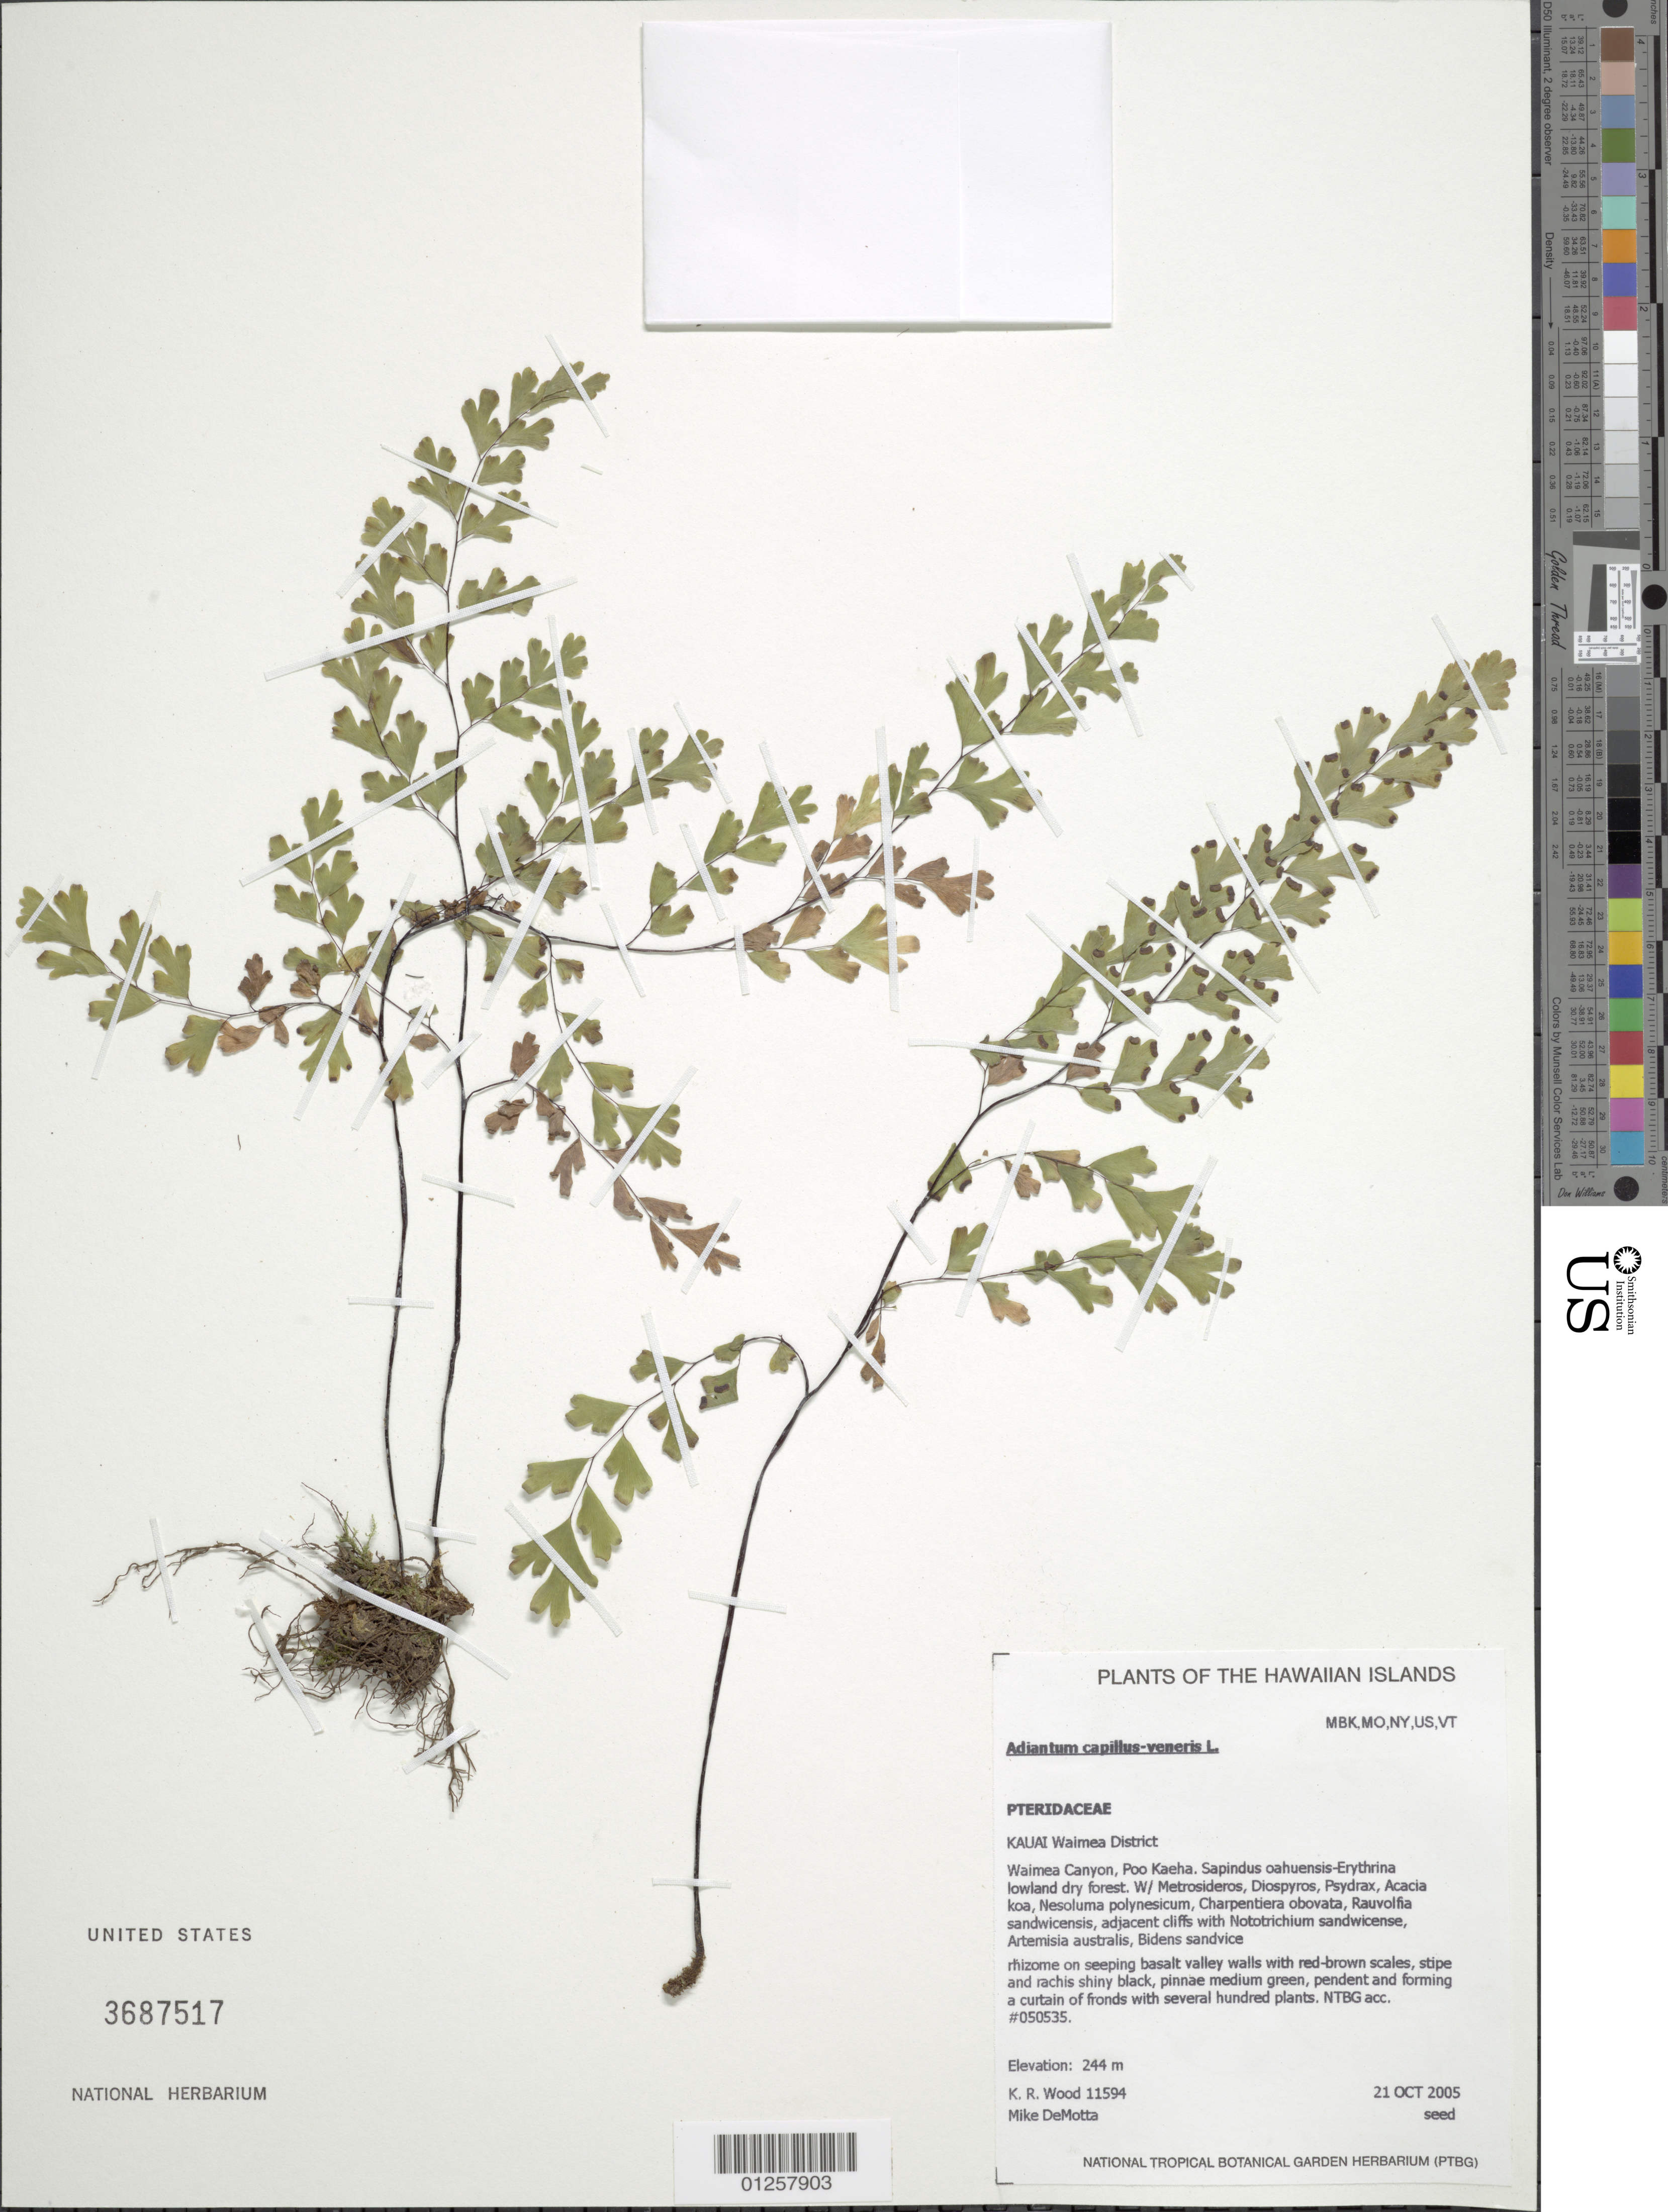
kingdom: Plantae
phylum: Tracheophyta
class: Polypodiopsida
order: Polypodiales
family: Pteridaceae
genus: Adiantum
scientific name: Adiantum capillus-veneris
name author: L.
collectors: K. R. Wood & M. DeMotta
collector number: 11594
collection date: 2005-10-21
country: United States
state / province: Hawaii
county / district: Kauai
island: Kaua'i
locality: Waimea Canyon, Poo Kaeha.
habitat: Dry forest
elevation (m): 244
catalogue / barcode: US 3687517